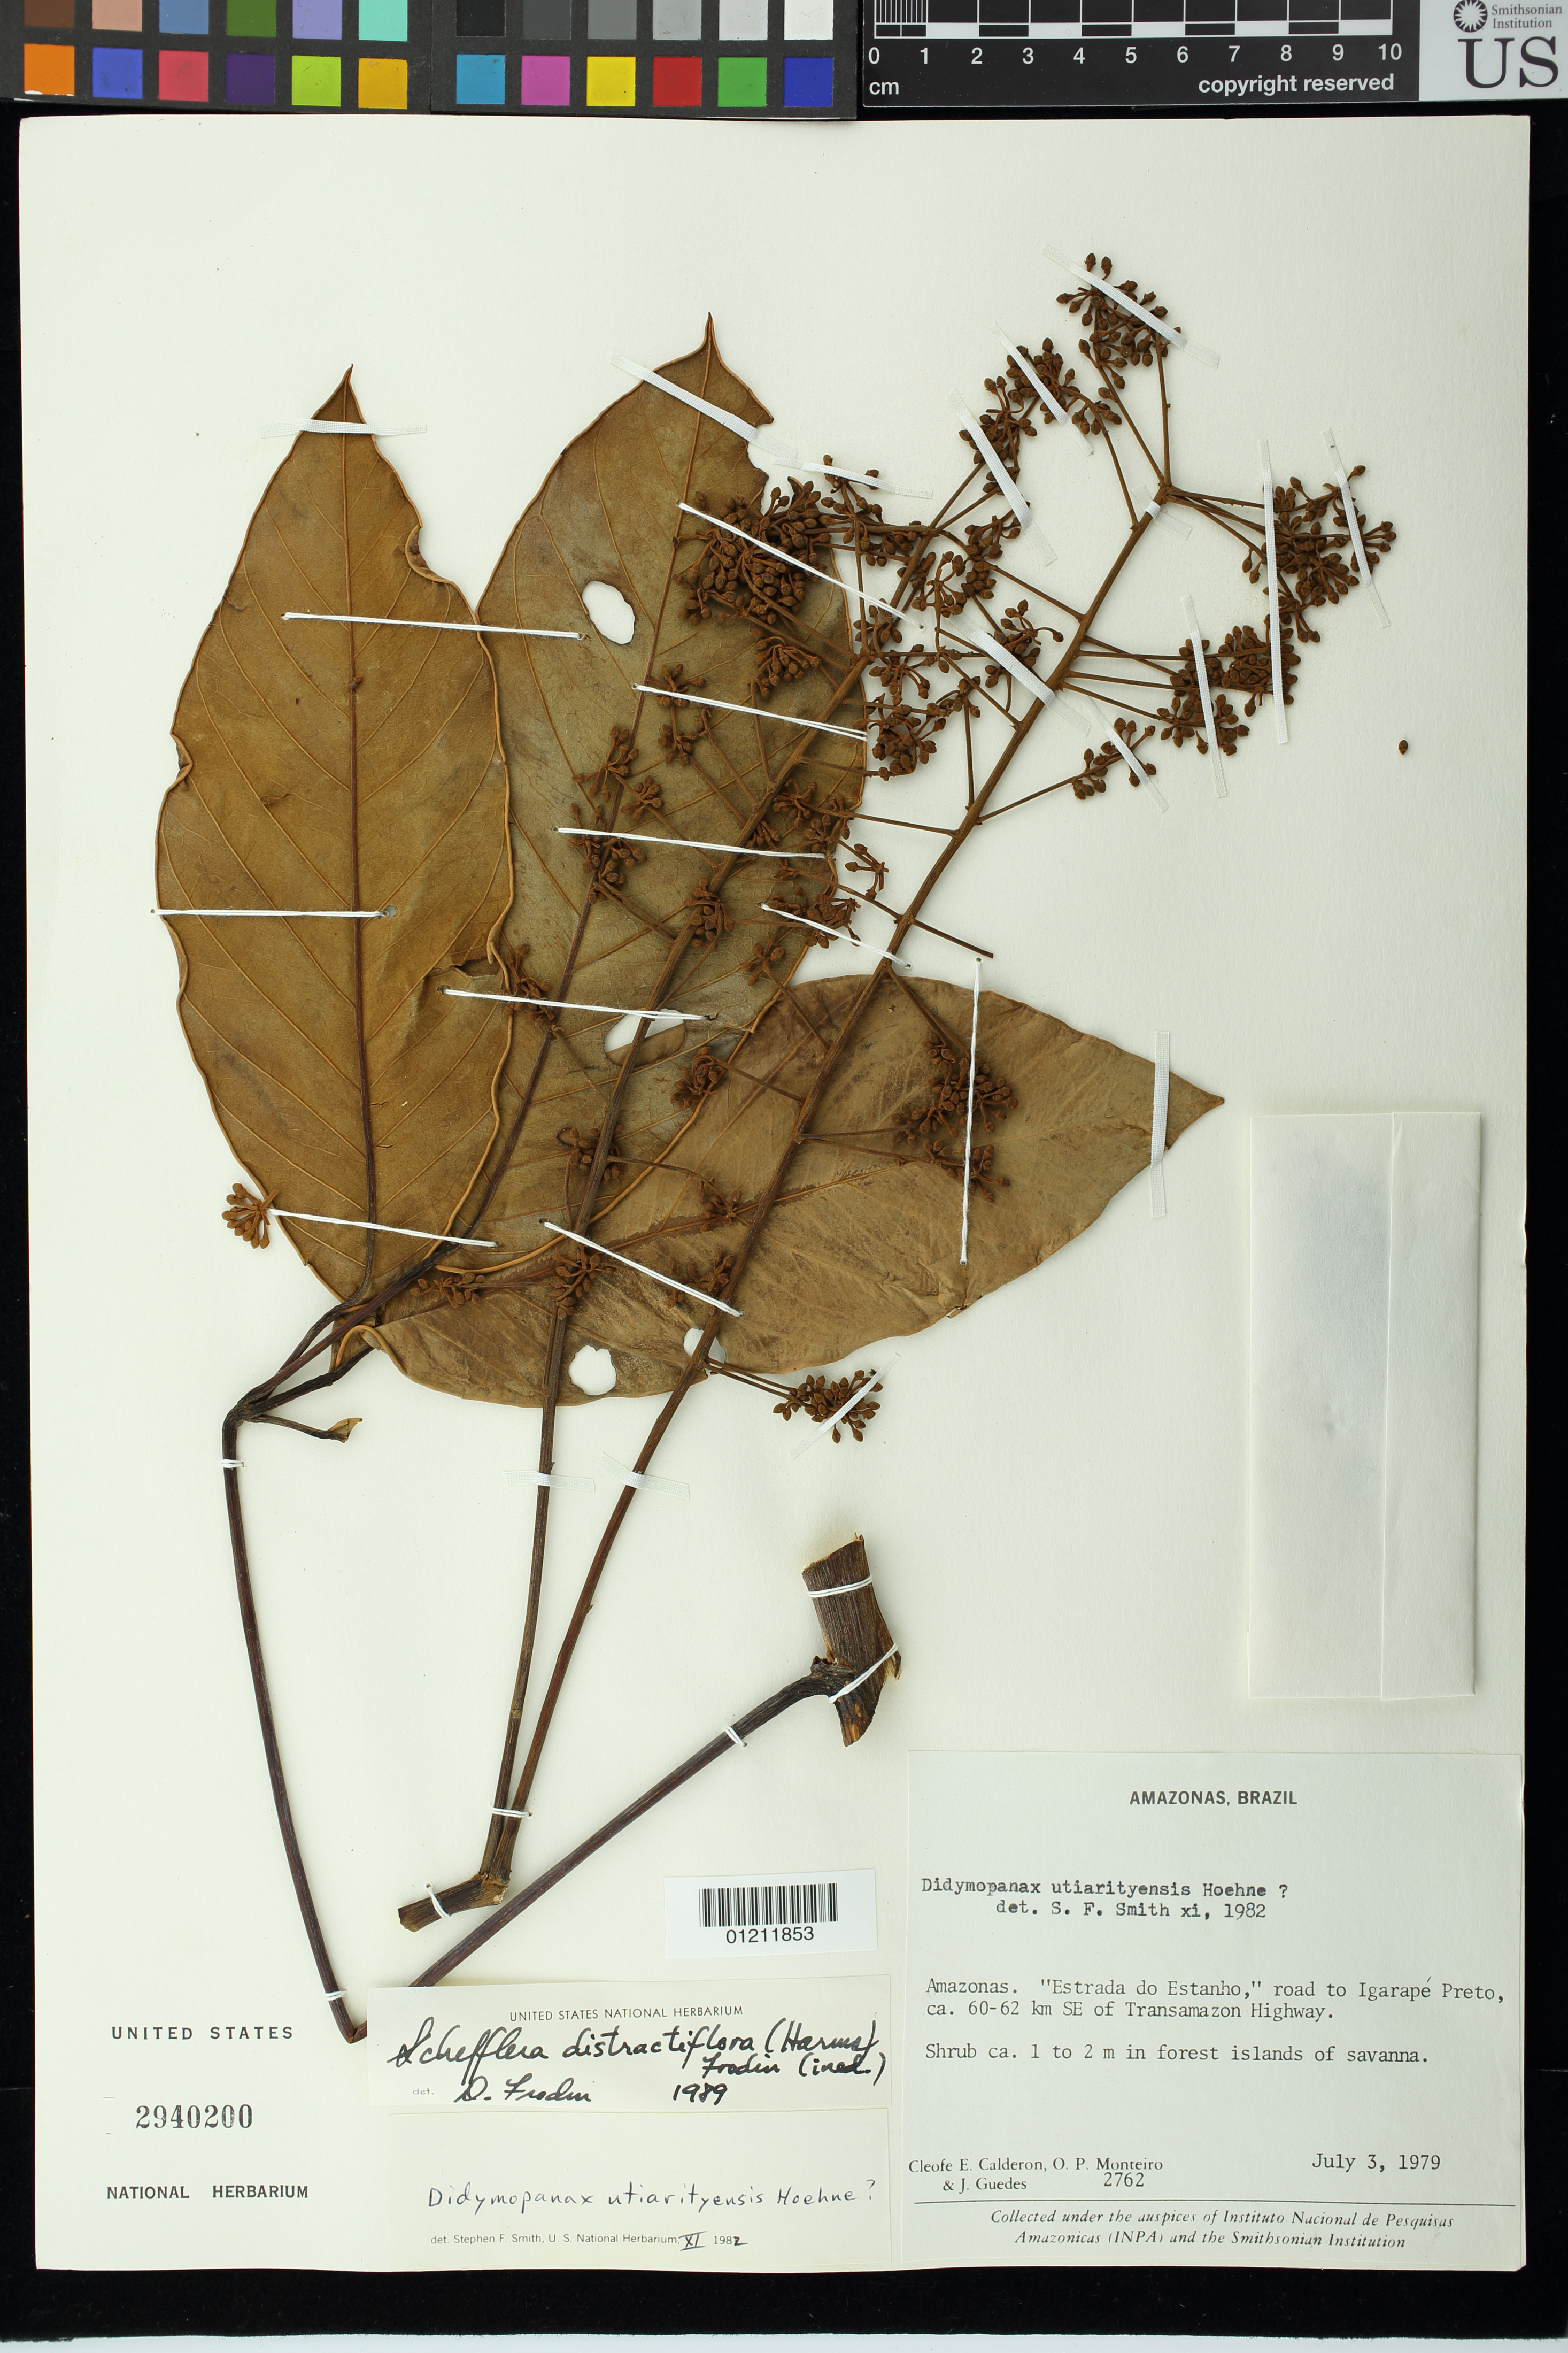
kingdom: Plantae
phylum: Tracheophyta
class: Magnoliopsida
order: Apiales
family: Araliaceae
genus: Schefflera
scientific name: Schefflera distractiflora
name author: (Harms) Frodin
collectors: C. E. Calderón, O. P. Monteiro & J. Guedes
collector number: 2762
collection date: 1979-07-03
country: Brazil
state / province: Amazonas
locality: "Estrada do Estanho," road to Igarapé Preto, ca. 60-62 km SE of Transamazon Highway. Forest islands of savanna.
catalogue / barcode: US 2940200